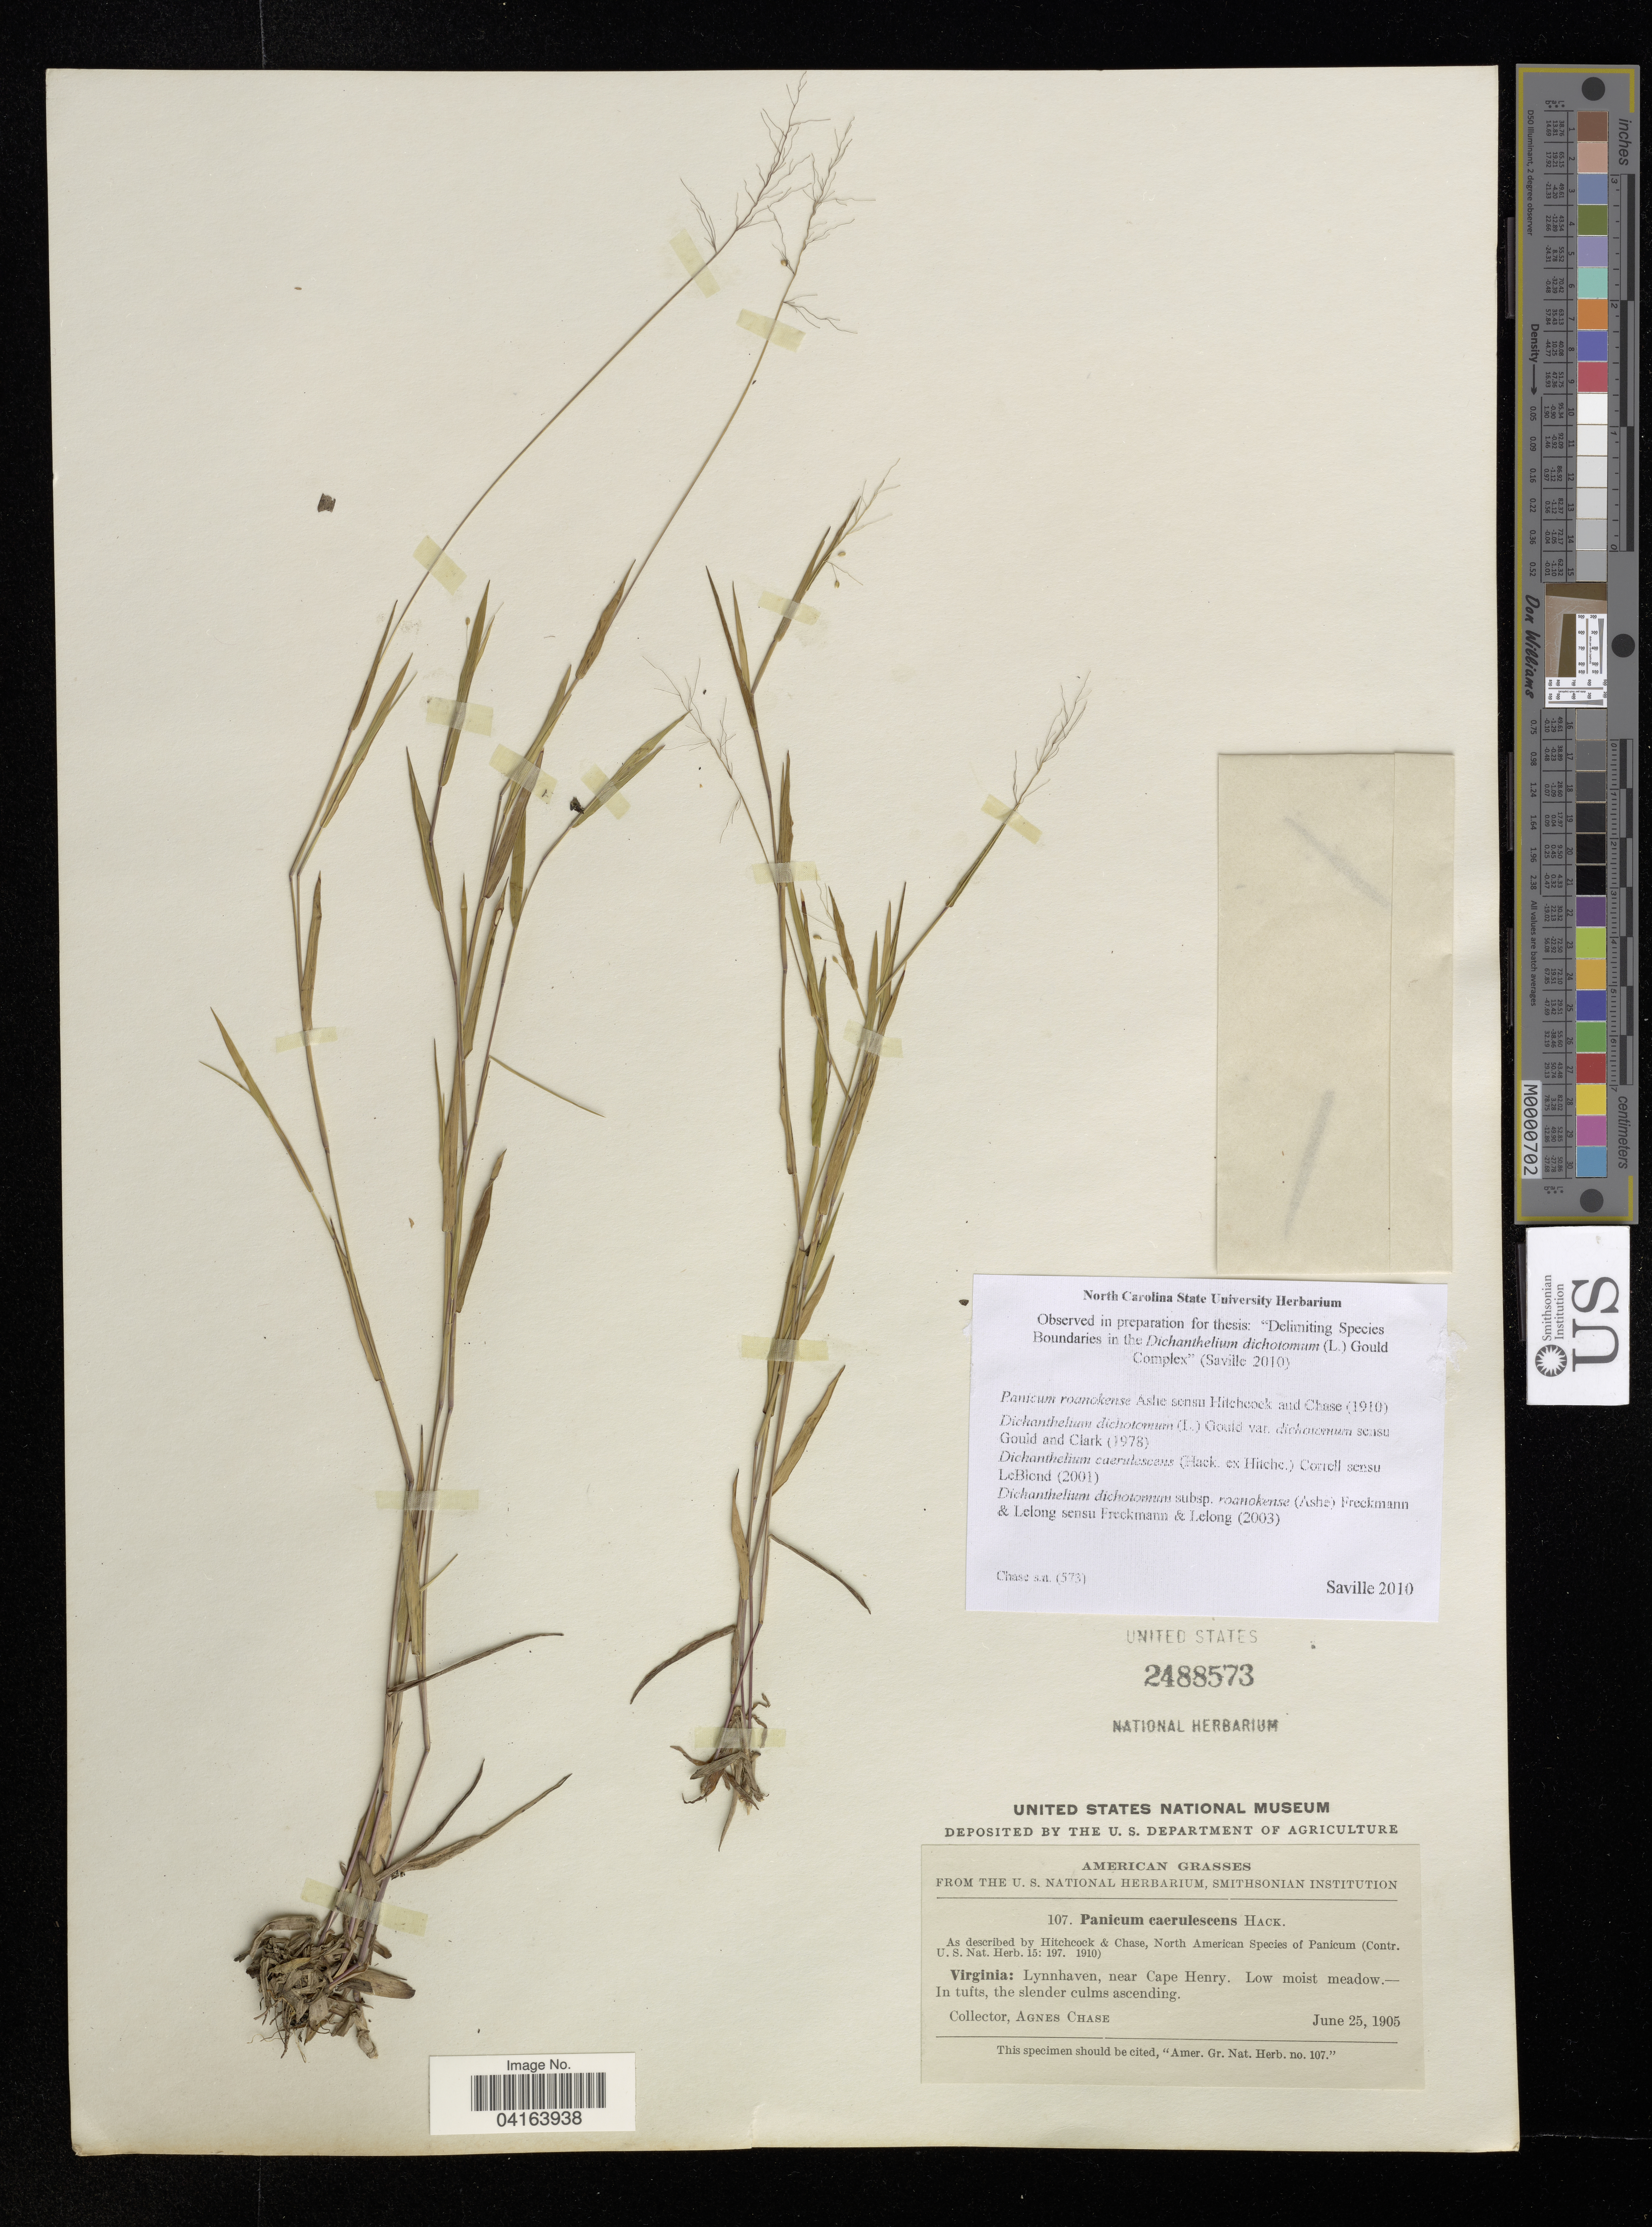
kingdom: Plantae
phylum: Tracheophyta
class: Liliopsida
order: Poales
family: Poaceae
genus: Dichanthelium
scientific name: Dichanthelium dichotomum subsp. roanokense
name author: (Ashe) LeBlond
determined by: Saville, A. C., (NCSC), North Carolina State University (UNITED STATES)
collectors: A. Chase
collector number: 107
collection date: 1905-06-25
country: United States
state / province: Virginia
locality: Lynnhaven, near Cape Henry.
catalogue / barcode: US 2488573